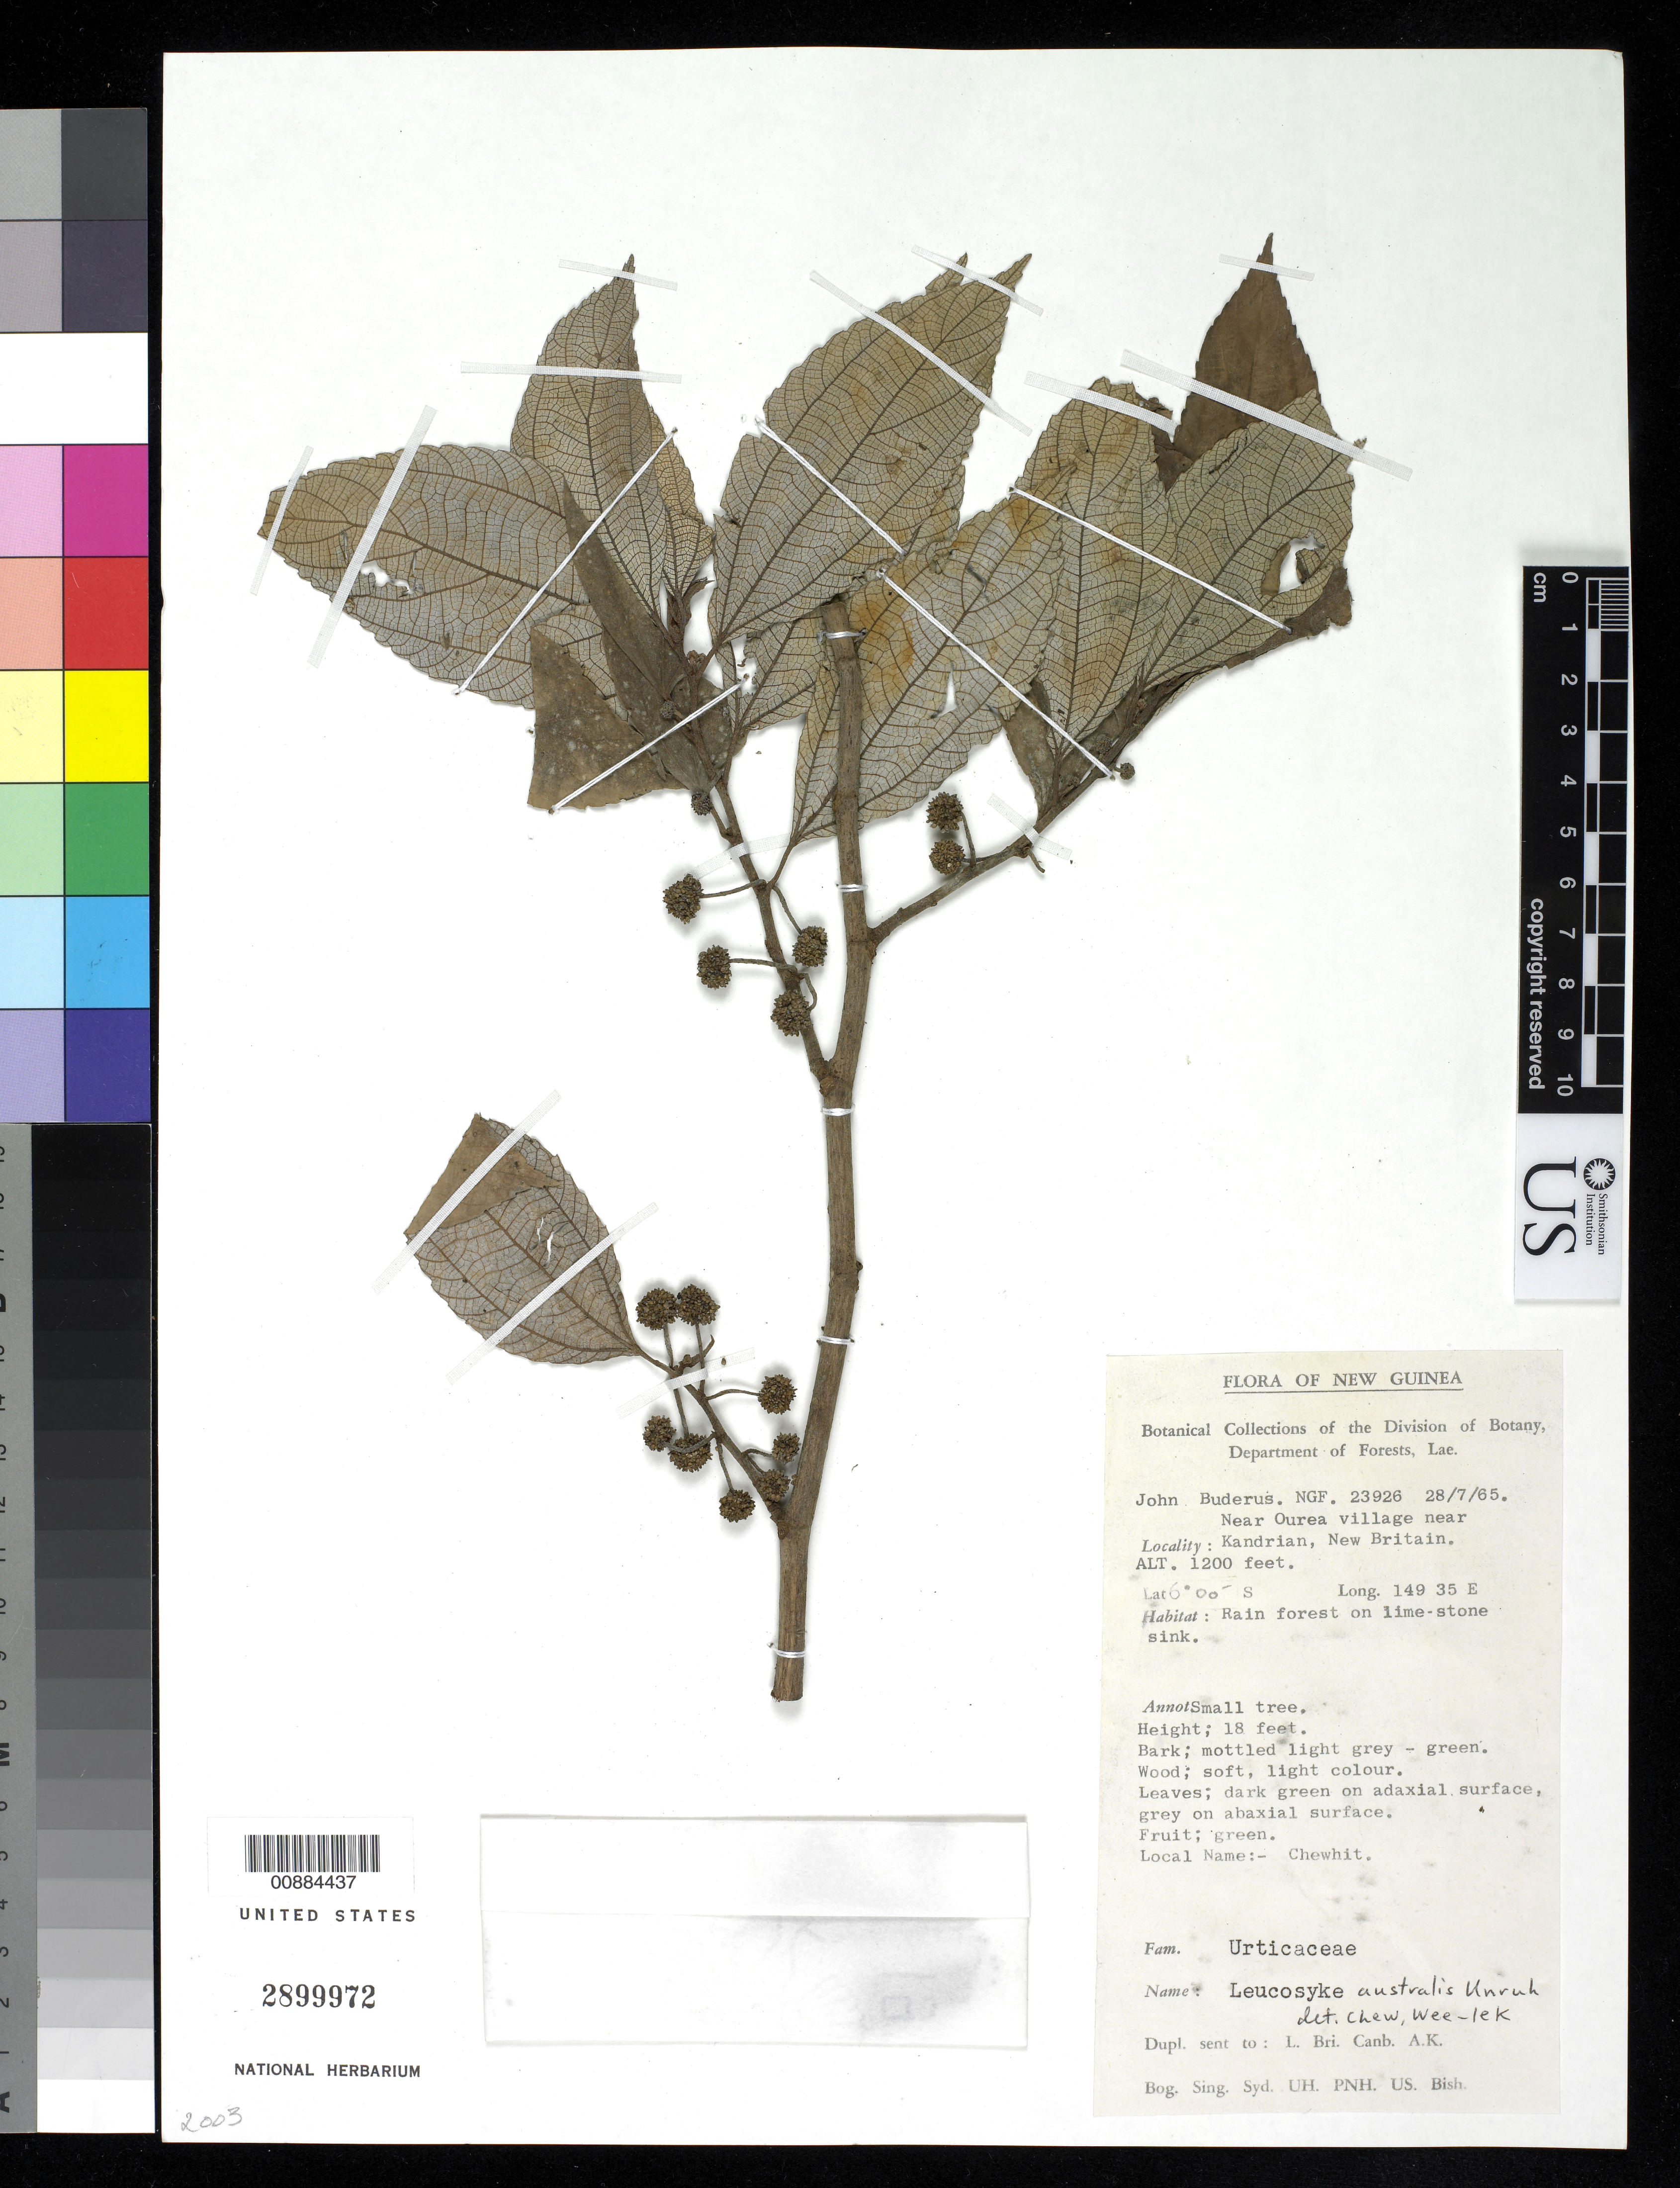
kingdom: Plantae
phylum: Tracheophyta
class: Magnoliopsida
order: Rosales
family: Urticaceae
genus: Leucosyke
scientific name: Leucosyke australis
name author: Unruh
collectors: J. Buderus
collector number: NGF 23928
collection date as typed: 28 Jul 1965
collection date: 1965-07-28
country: Papua New Guinea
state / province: West New Britain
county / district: Kandrian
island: New Britain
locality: New Guinea, Kandrian, New Britain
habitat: Rainforest on lime-stone sink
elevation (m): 366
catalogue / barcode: US 2899972